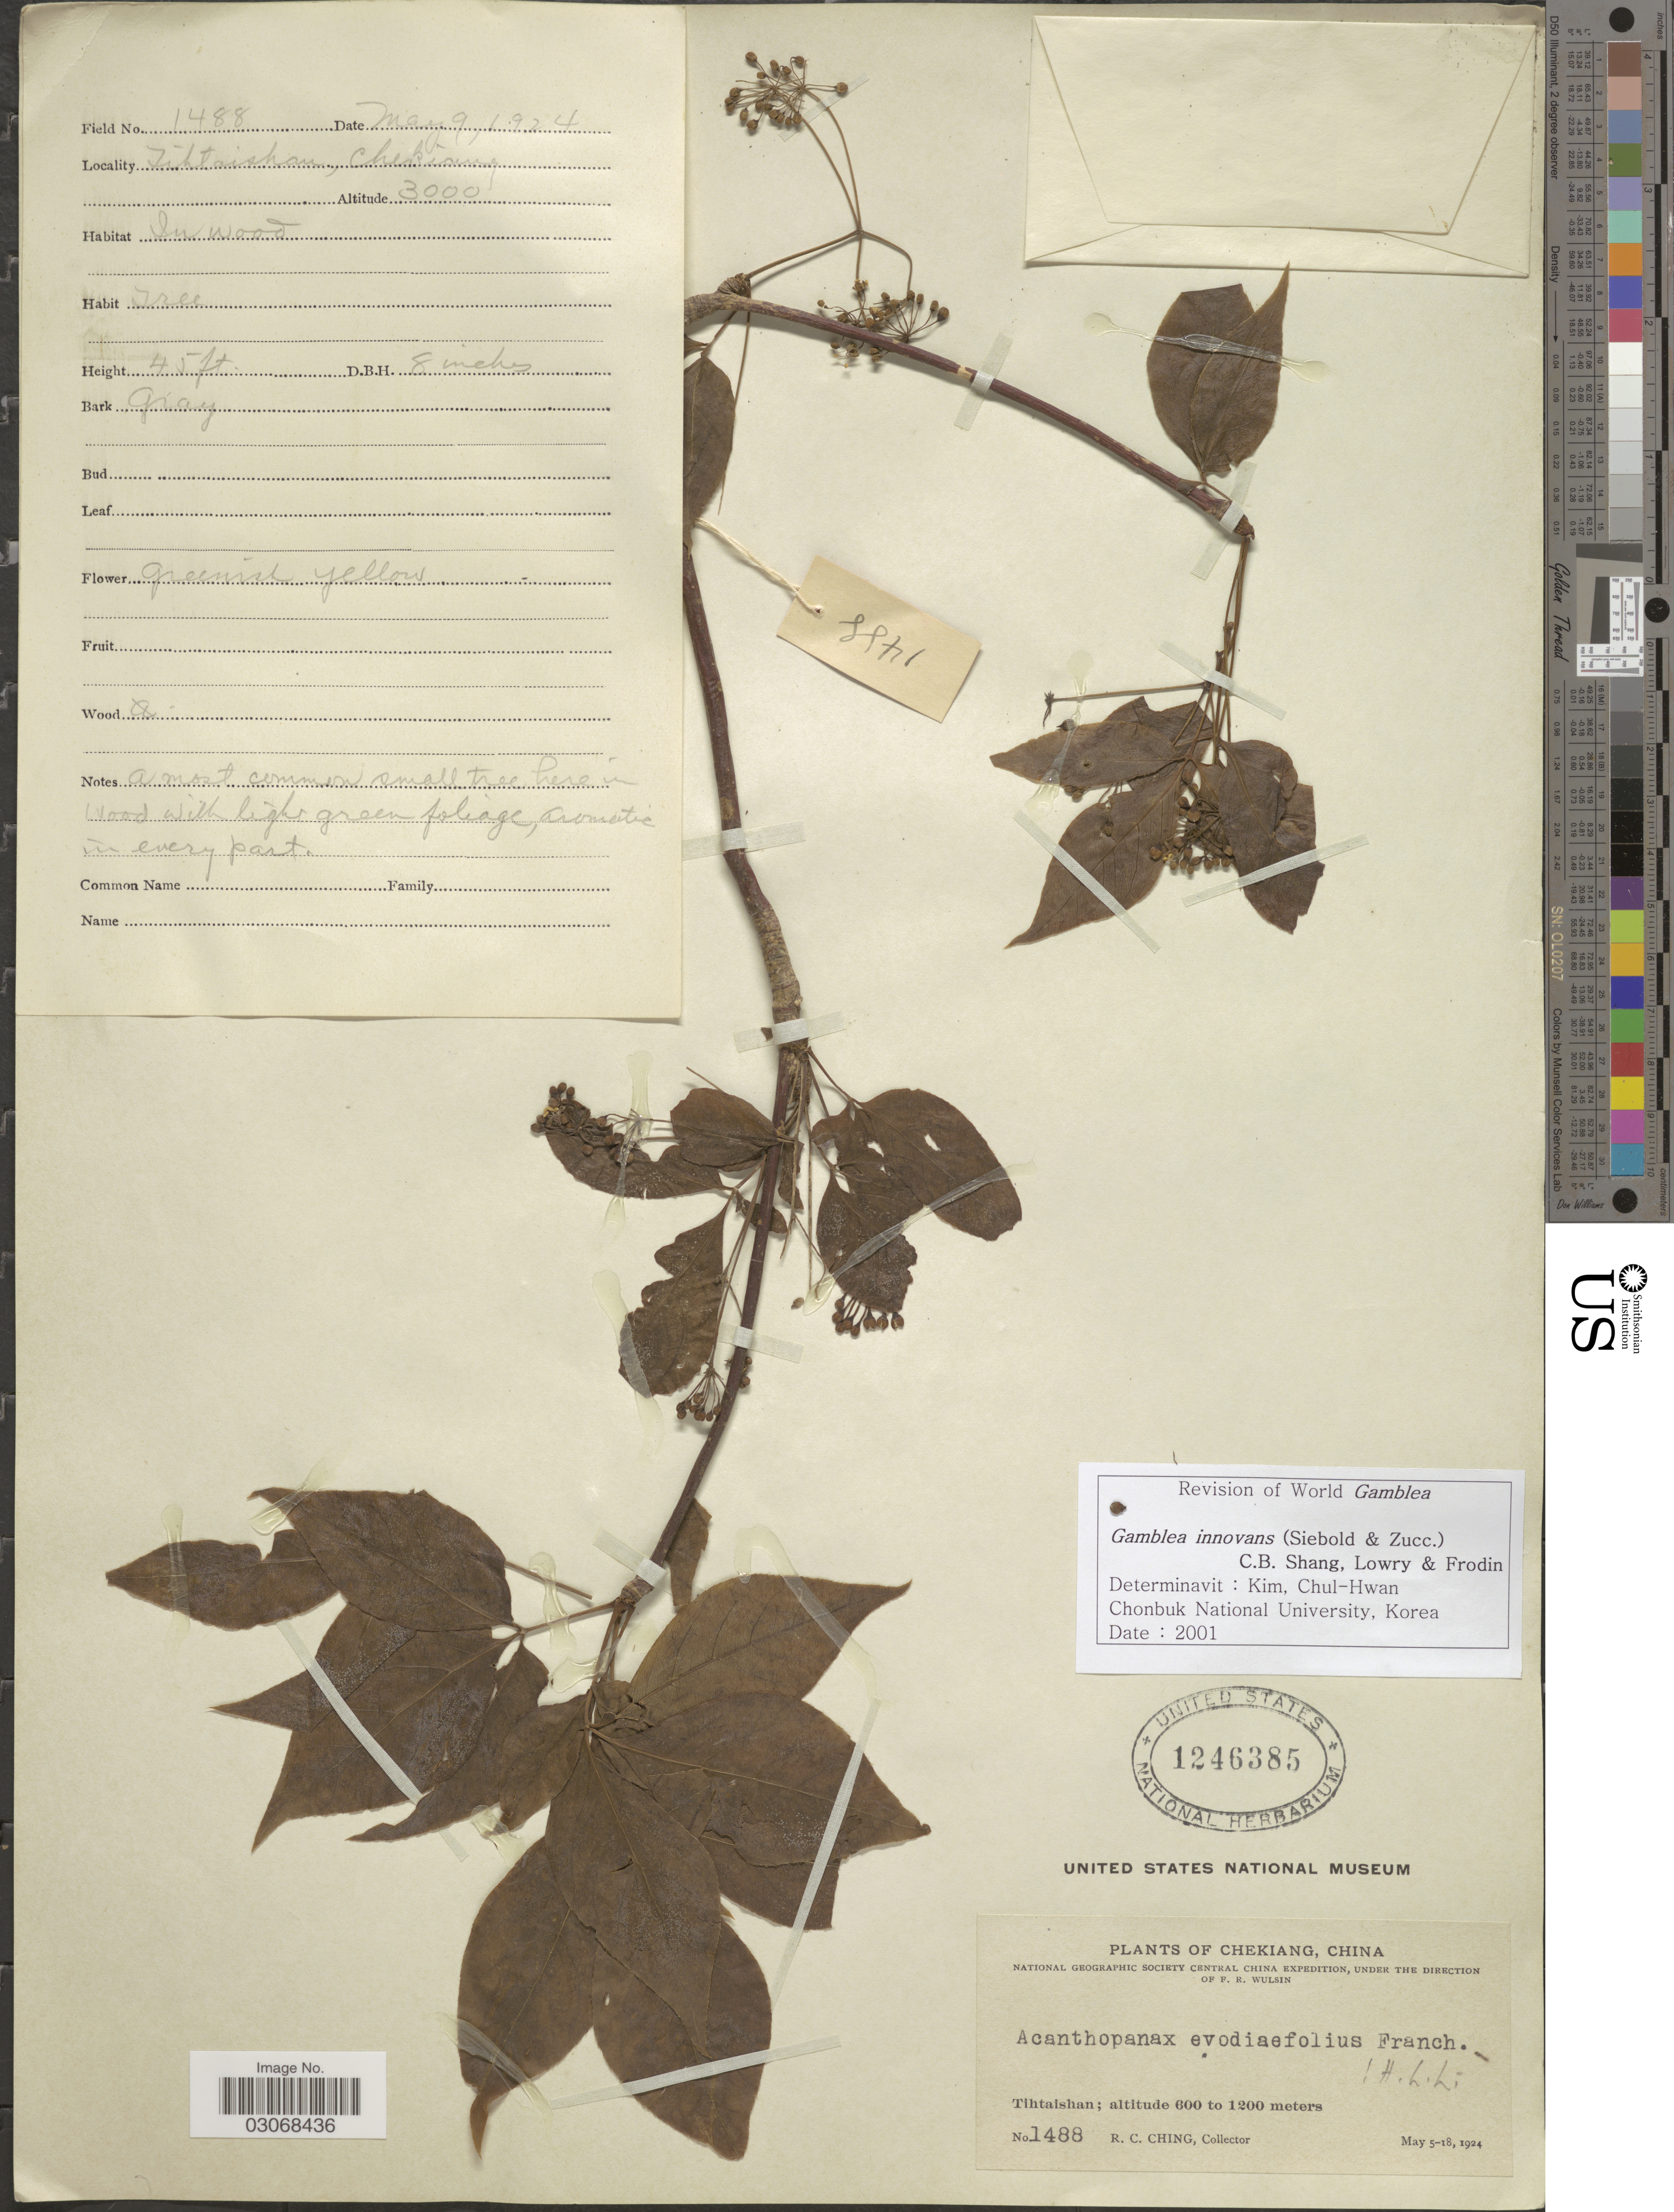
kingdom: Plantae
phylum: Tracheophyta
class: Magnoliopsida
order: Apiales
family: Araliaceae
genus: Gamblea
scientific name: Gamblea innovans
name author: (Siebold & Zucc.) C.B. Shang et al.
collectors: R. C. Ching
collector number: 1488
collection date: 1924-05-09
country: China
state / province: Zhejiang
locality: Chekiang, China, Tihtaishan.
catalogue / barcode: US 1246385